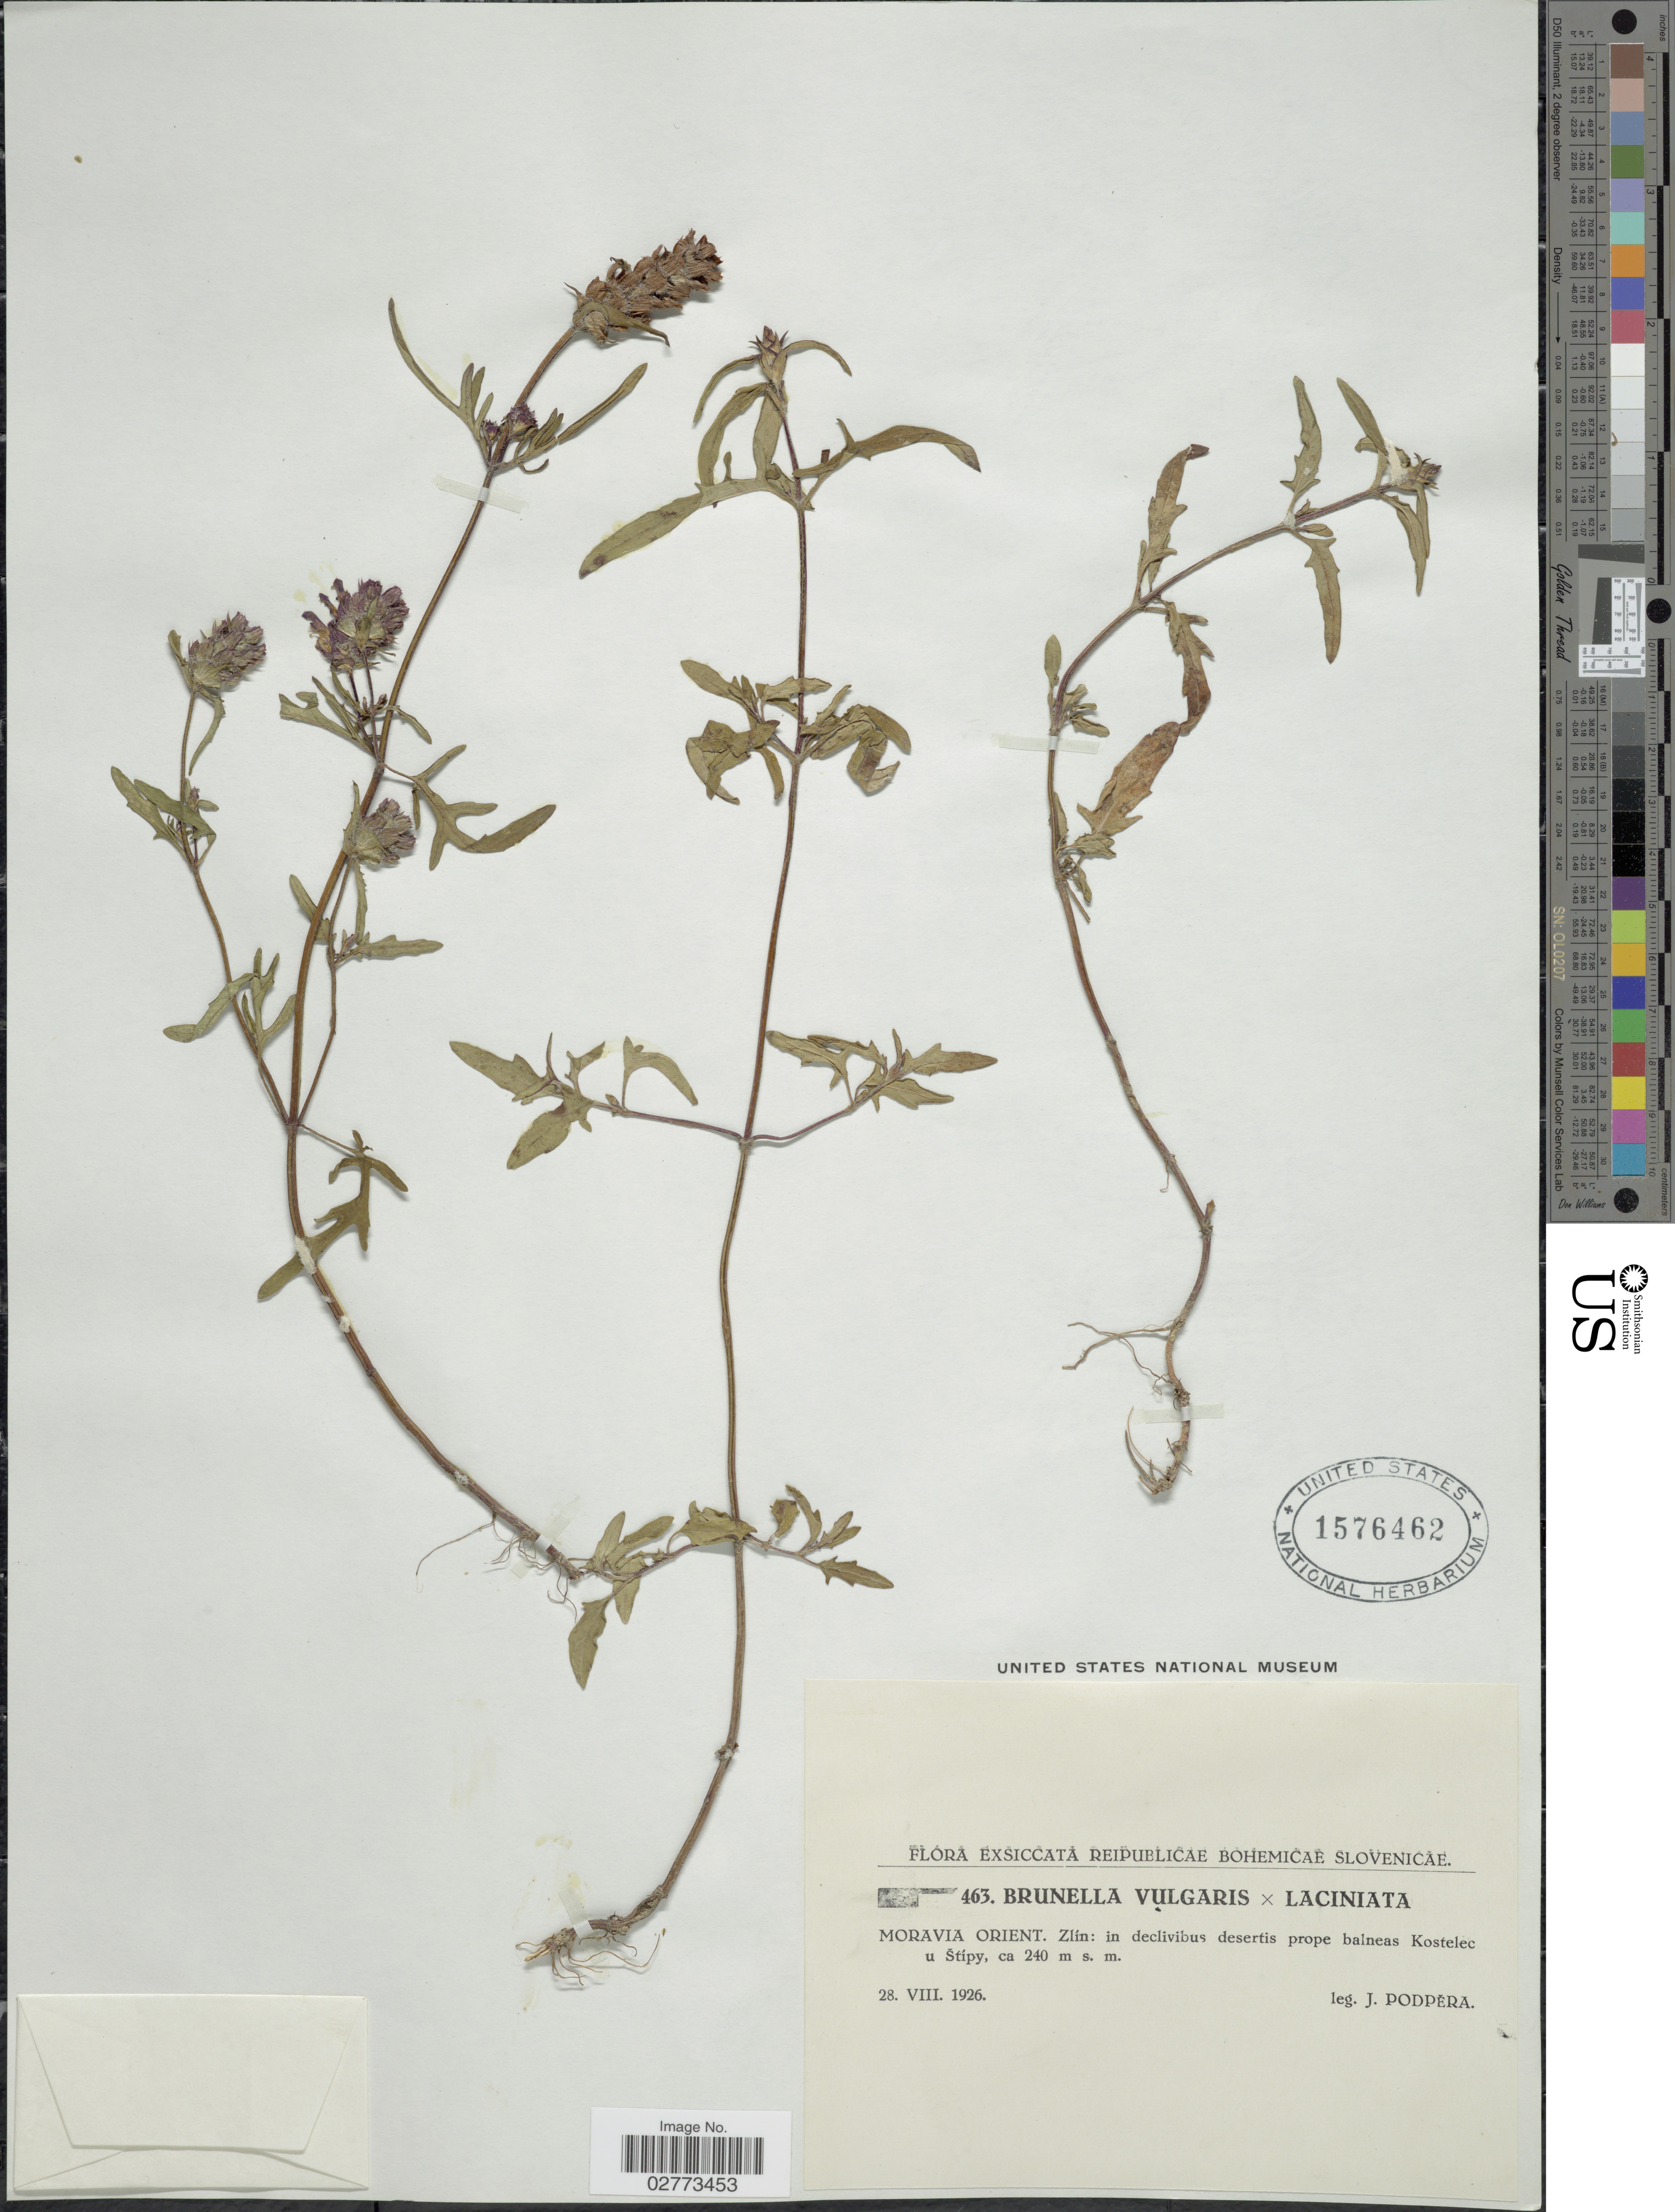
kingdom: Plantae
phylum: Tracheophyta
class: Magnoliopsida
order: Lamiales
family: Lamiaceae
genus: Prunella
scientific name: Prunella vulgaris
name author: L.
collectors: J. Podpera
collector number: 463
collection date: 1926-08-28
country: Czechia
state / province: Moravian-Silesian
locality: Reipublicae Bohemicae Slovenicae. Moravia orient. Zlín: in declivibus desertis prope balneas Kostelec u Stípy.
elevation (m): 240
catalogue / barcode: US 1576462